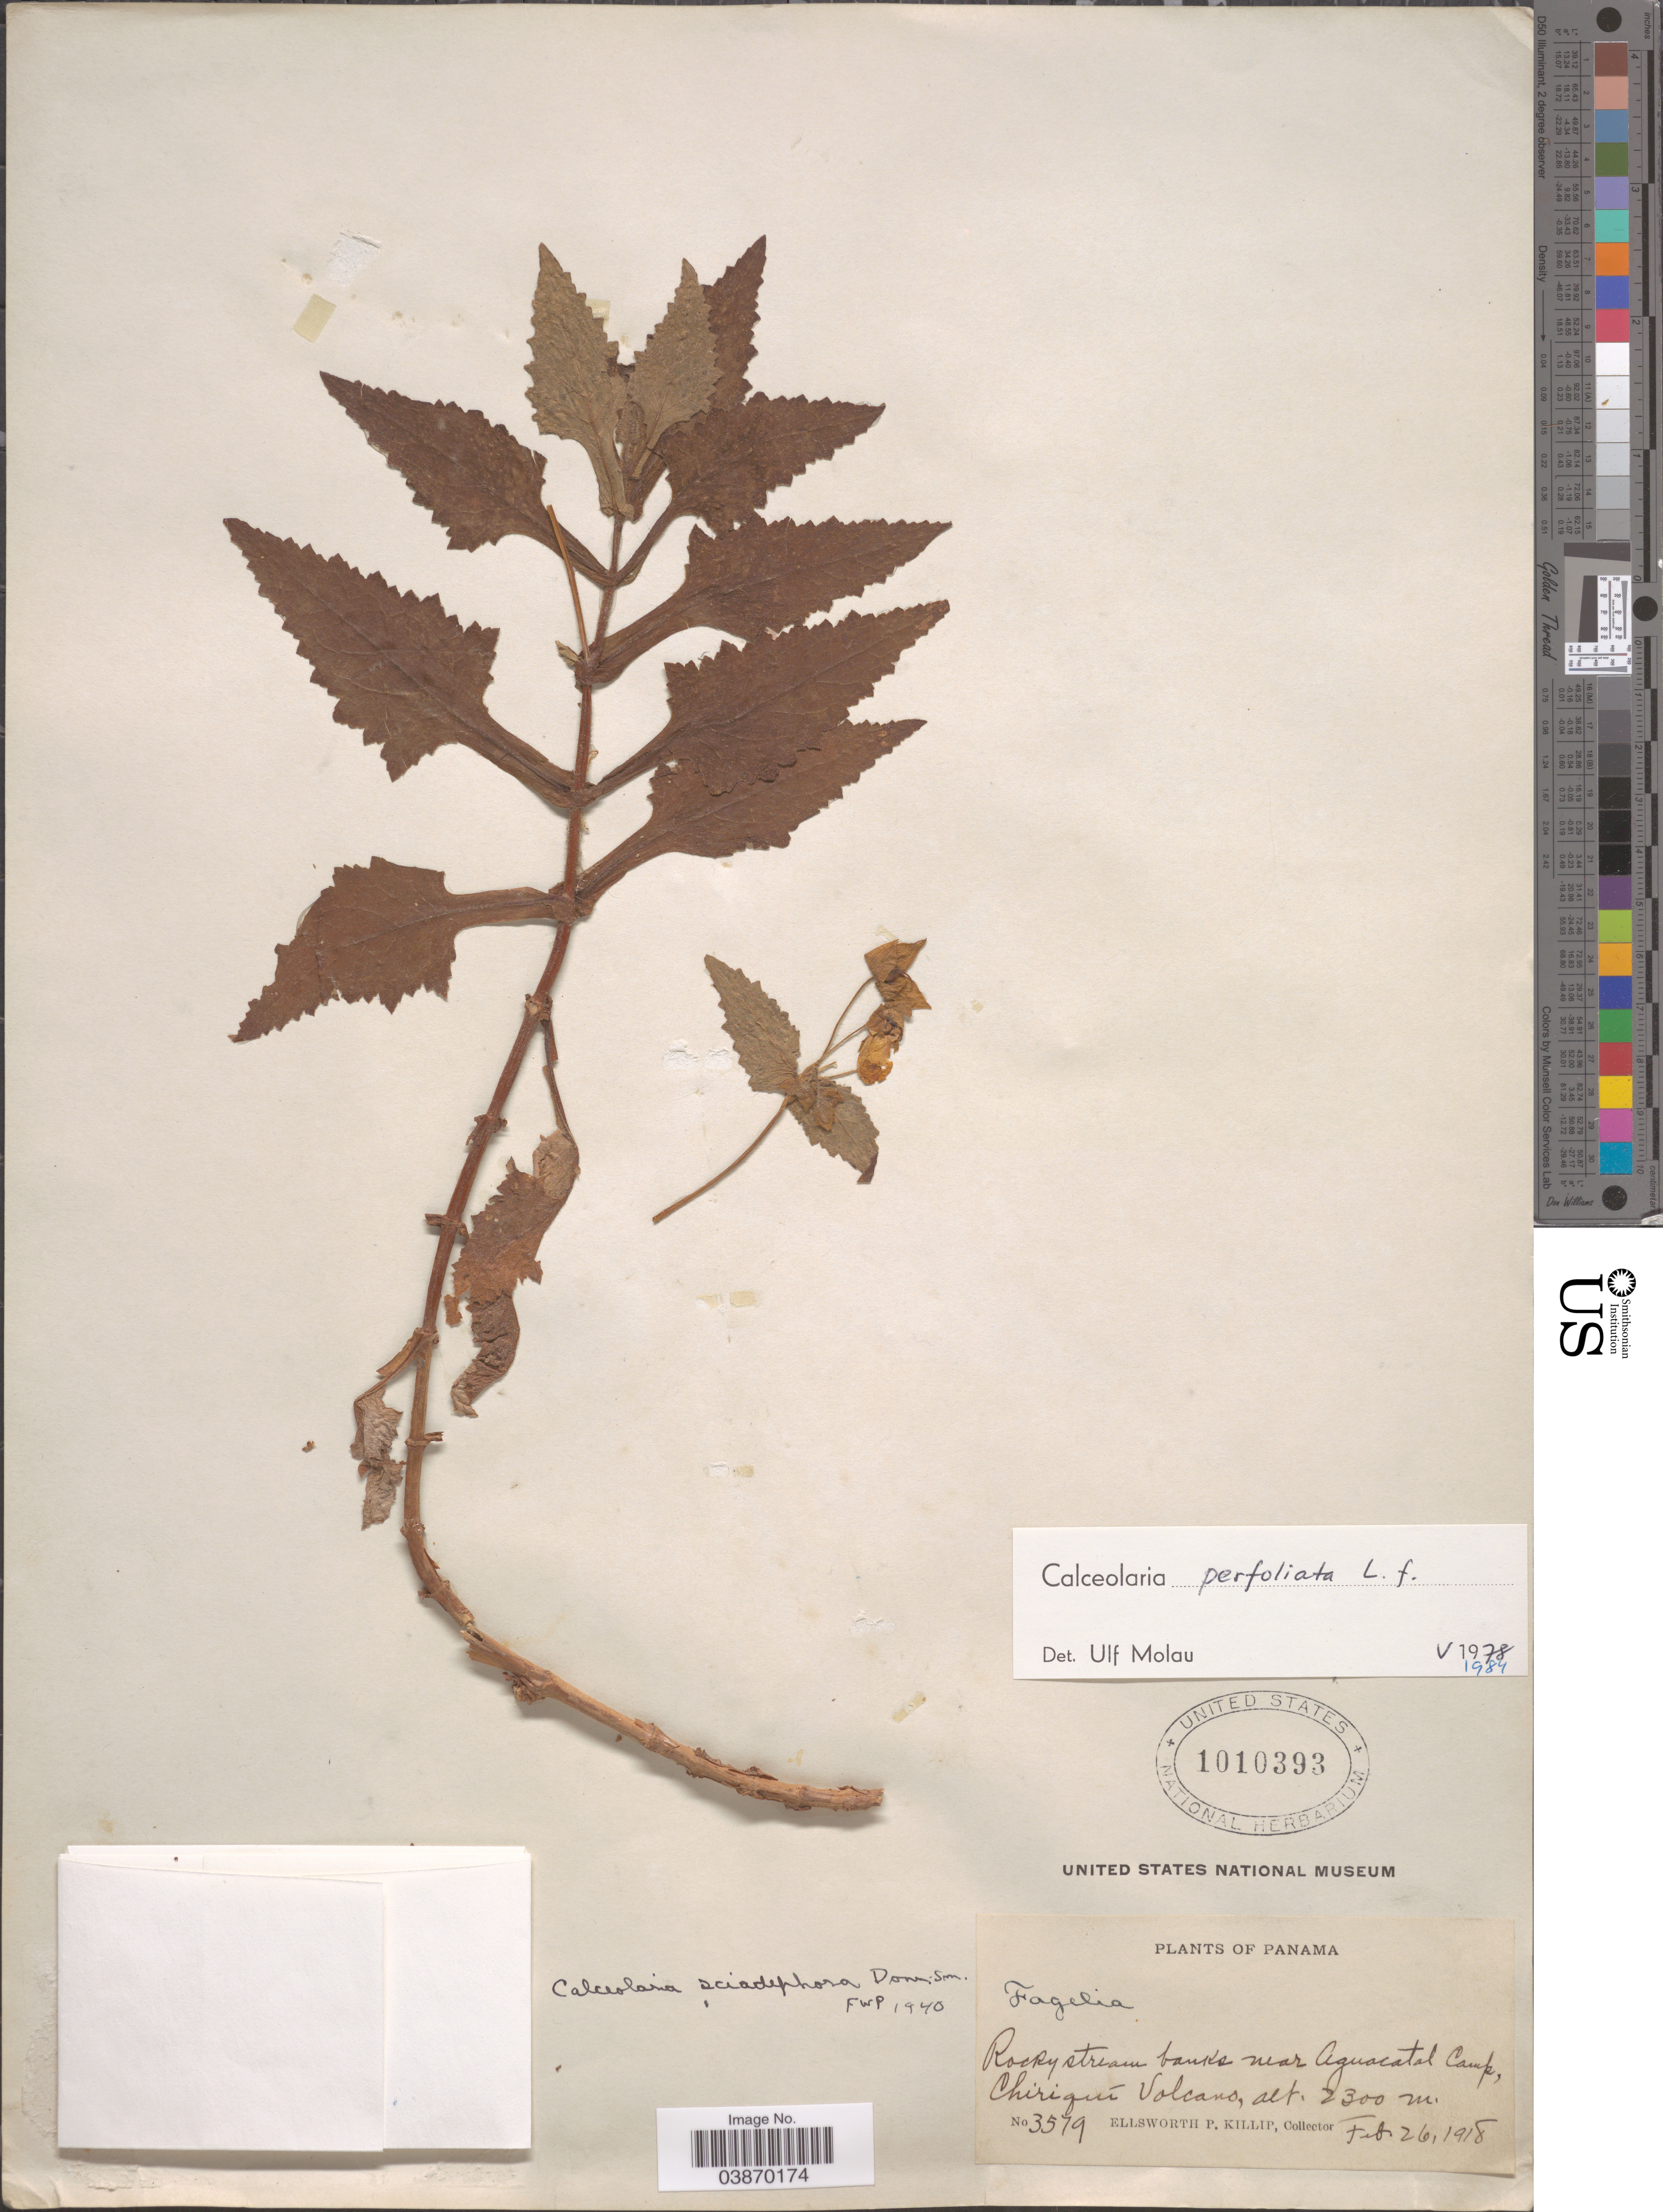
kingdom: Plantae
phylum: Tracheophyta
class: Magnoliopsida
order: Lamiales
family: Calceolariaceae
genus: Calceolaria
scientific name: Calceolaria perfoliata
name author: L. f.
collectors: E. P. Killip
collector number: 3579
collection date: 1918-02-26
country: Panama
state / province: Chiriqui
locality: Near Aguacatal Camp, Chiriquí Volcano.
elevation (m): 2300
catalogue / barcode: US 1010393